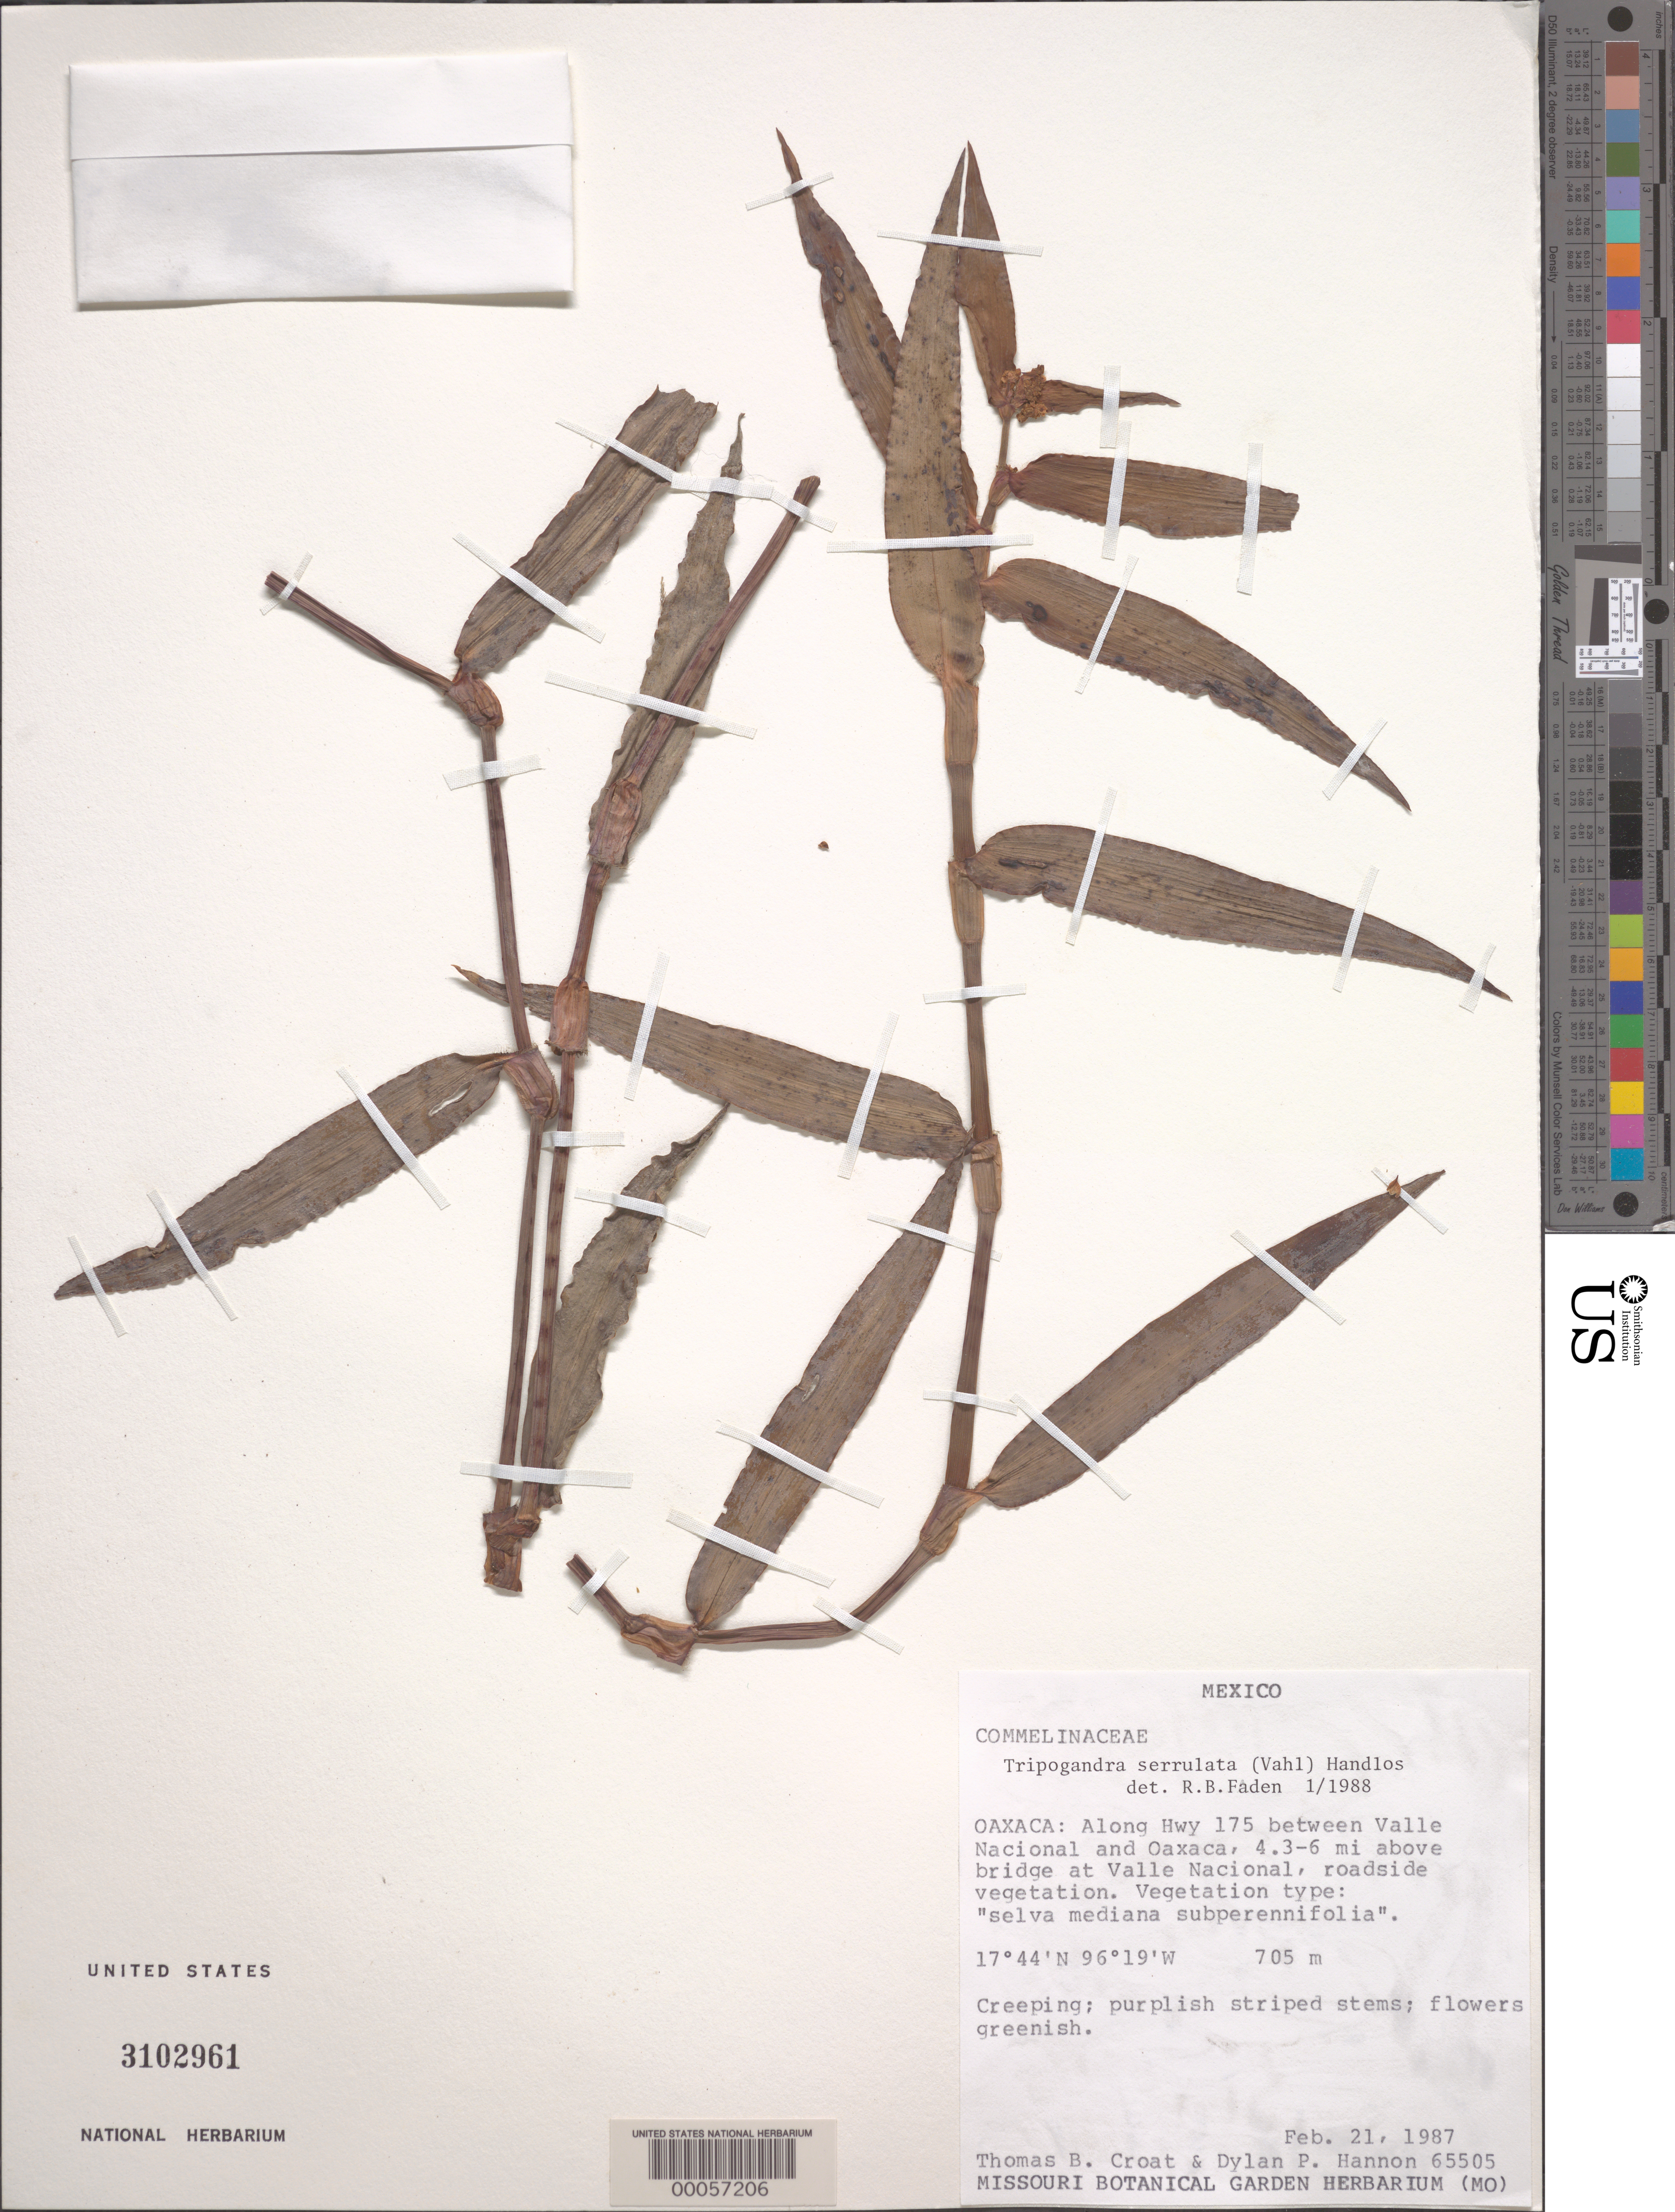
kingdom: Plantae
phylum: Tracheophyta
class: Liliopsida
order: Commelinales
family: Commelinaceae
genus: Tripogandra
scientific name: Tripogandra serrulata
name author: (Vahl) Handlos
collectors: T. B. Croat & D. Hannon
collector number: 65505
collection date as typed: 21 Feb 1987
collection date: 1987-02-21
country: Mexico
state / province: Oaxaca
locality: Between valle nacional and Oaxaca, 4.3-6 mi. above bridge at valle nacional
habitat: Along road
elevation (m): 705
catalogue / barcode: US 3102961